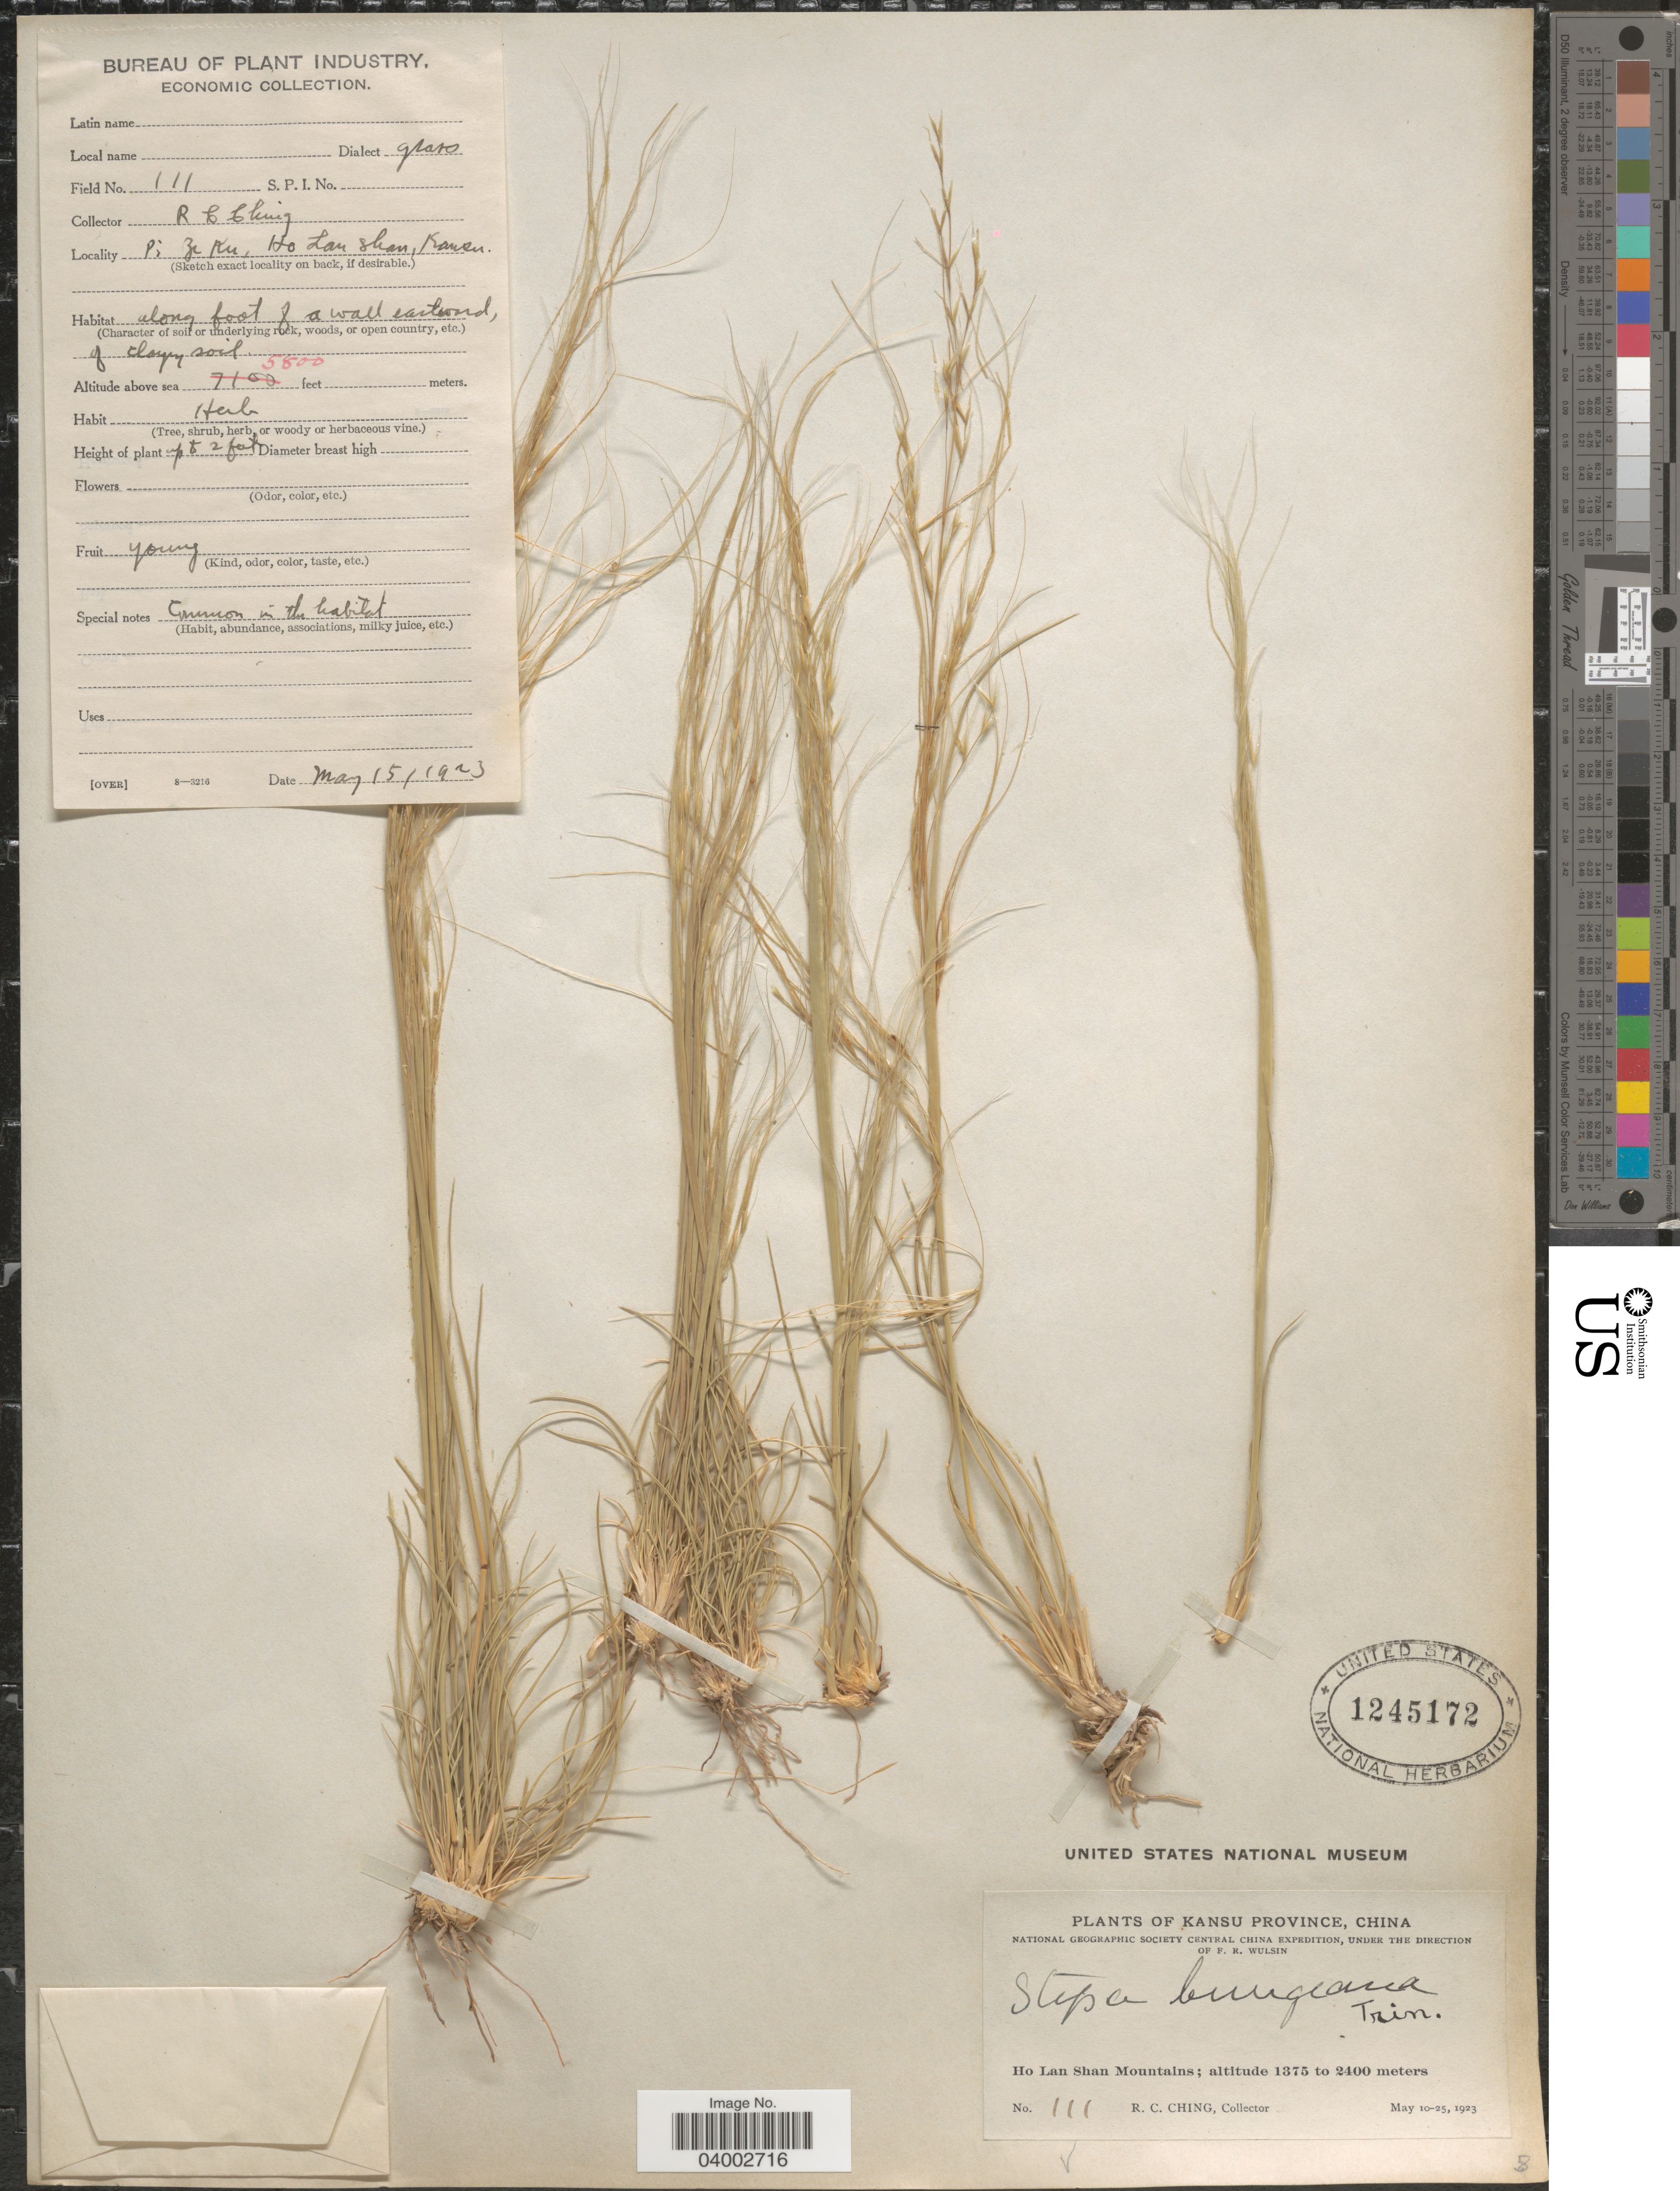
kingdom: Plantae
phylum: Tracheophyta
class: Liliopsida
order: Poales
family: Poaceae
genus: Stipa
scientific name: Stipa breviflora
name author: Griseb.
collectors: R. C. Ching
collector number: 111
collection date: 1923-05-15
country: China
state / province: Gansu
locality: Pi Ze Ku, Ho Lan Shan. Alongf foot of a wall eastward. Kansu Province. Ho Lan Shan Mountains.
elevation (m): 1768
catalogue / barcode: US 1245172